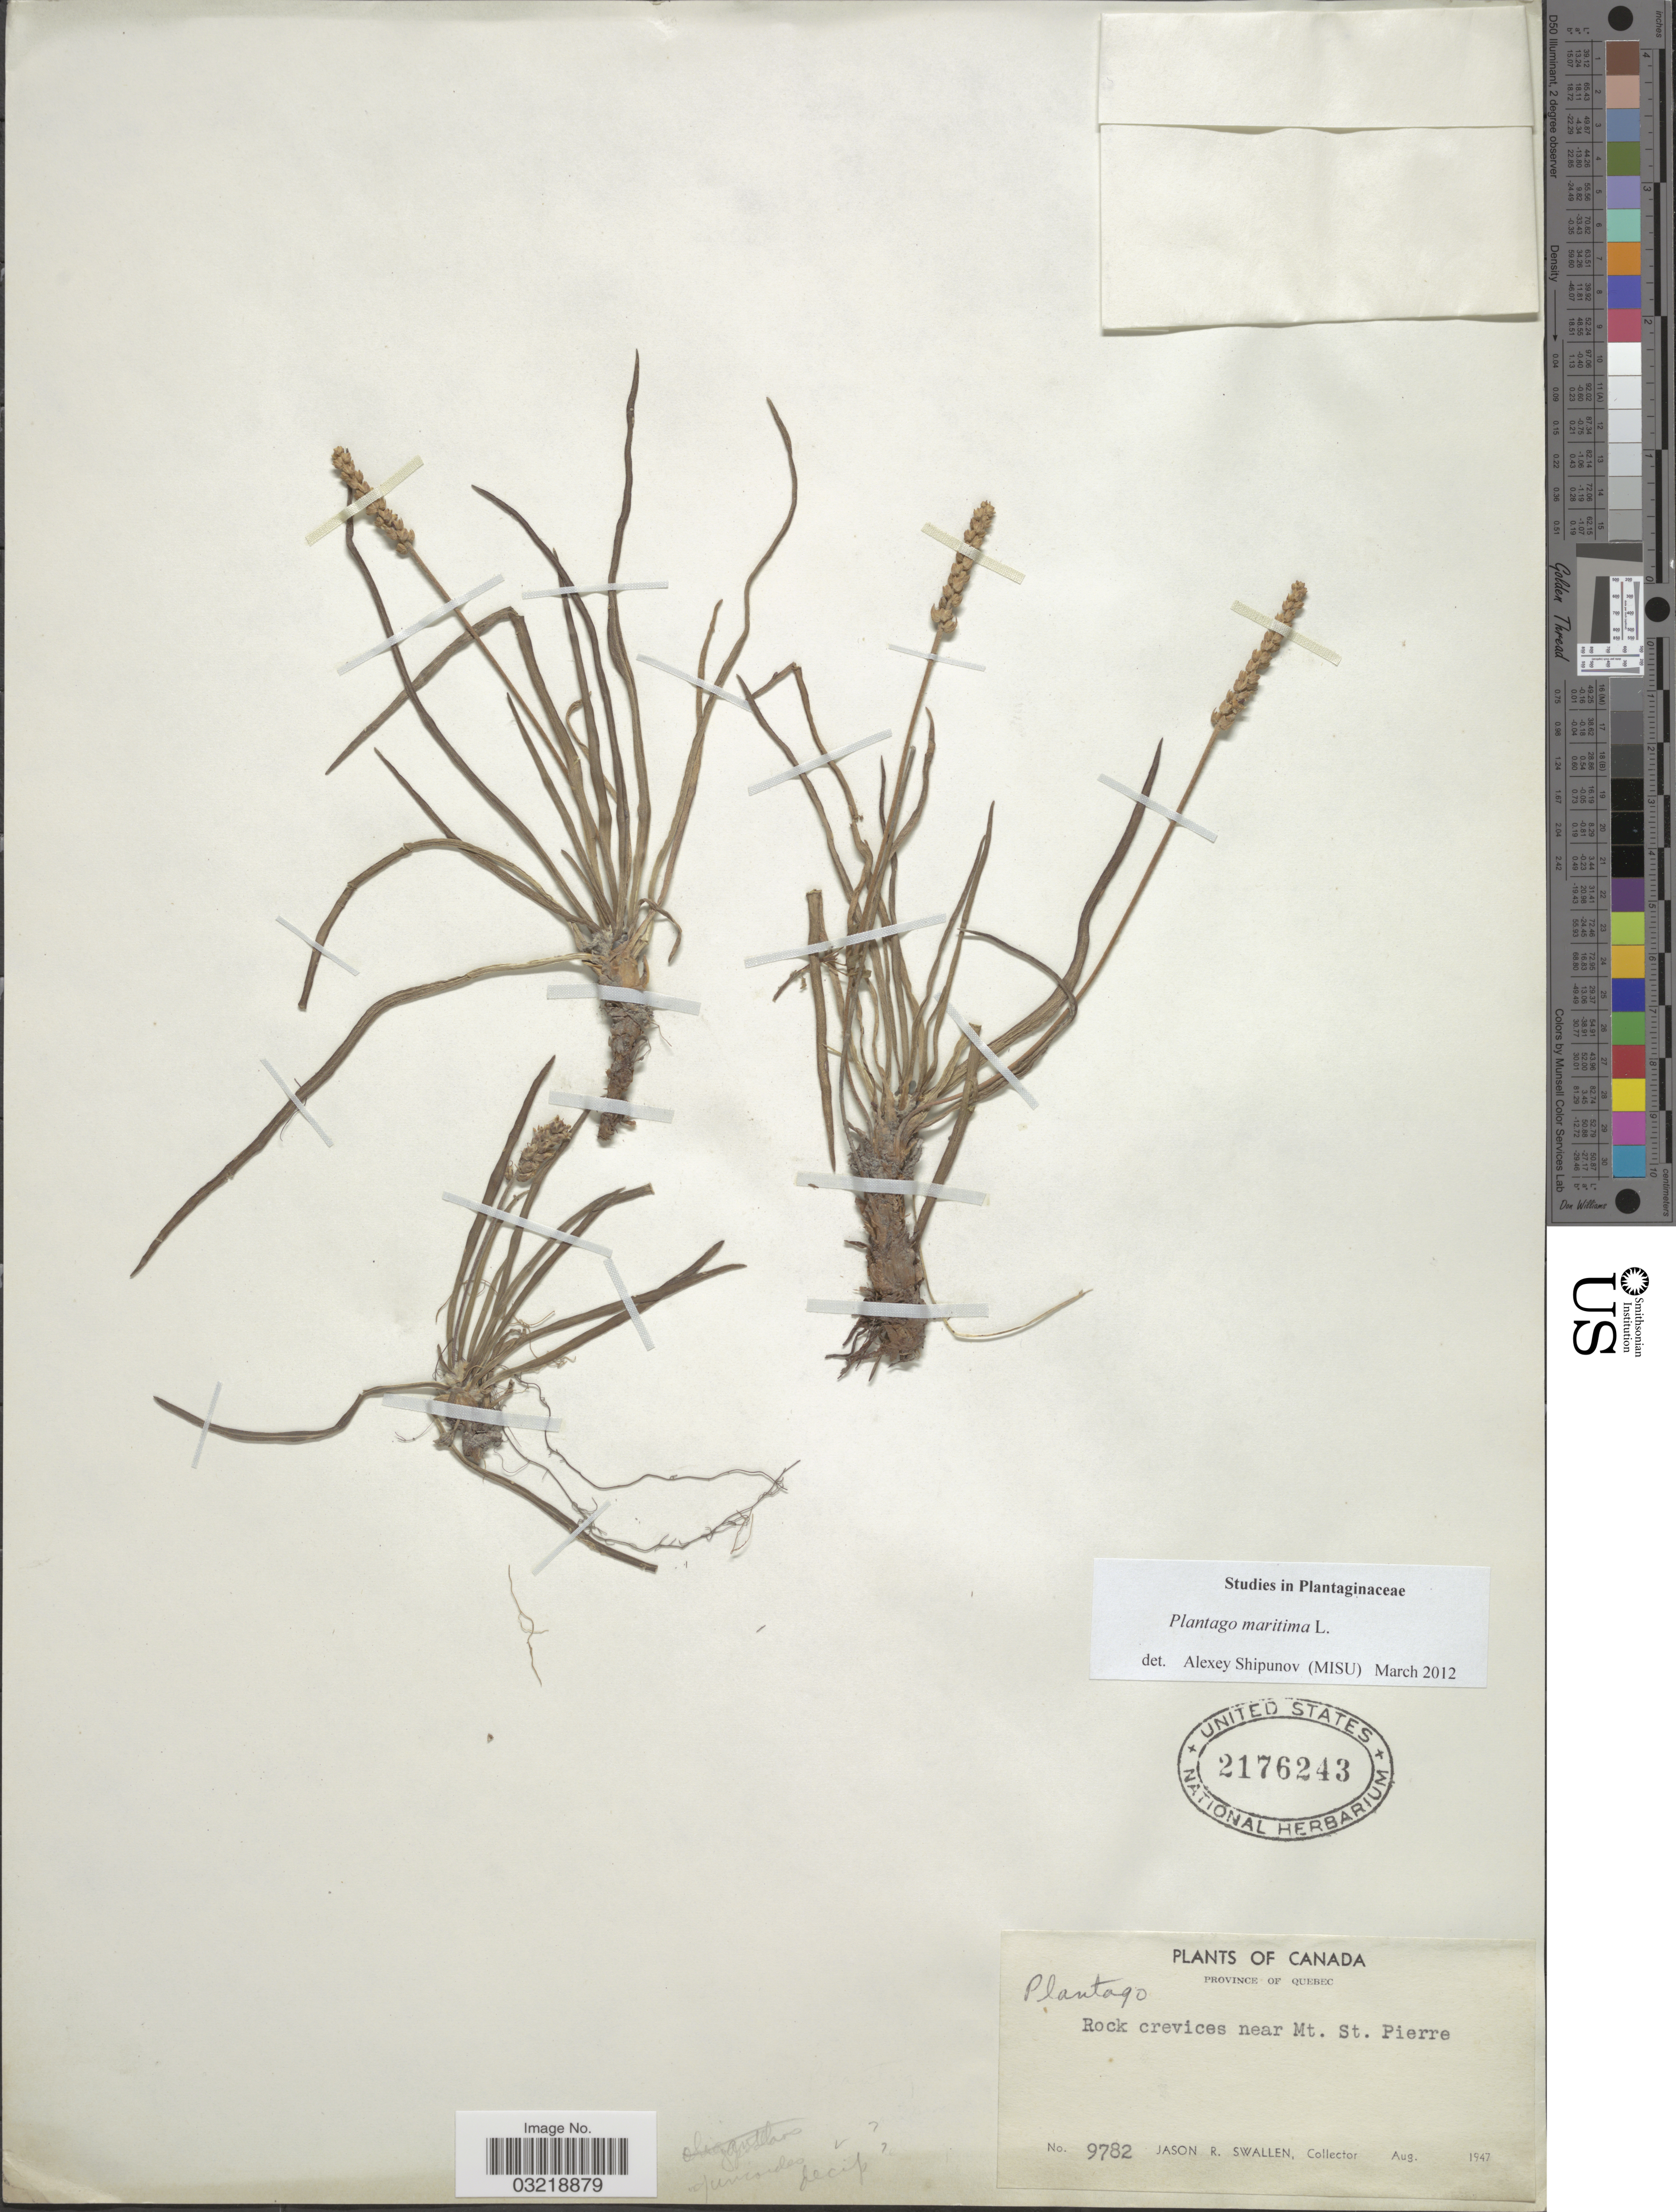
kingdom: Plantae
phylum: Tracheophyta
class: Magnoliopsida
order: Lamiales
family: Plantaginaceae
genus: Plantago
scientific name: Plantago maritima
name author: L.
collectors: J. R. Swallen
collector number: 9782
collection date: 1947-08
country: Canada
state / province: Quebec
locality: Rock crevices near Mt. St. Pierre.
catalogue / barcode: US 2176243